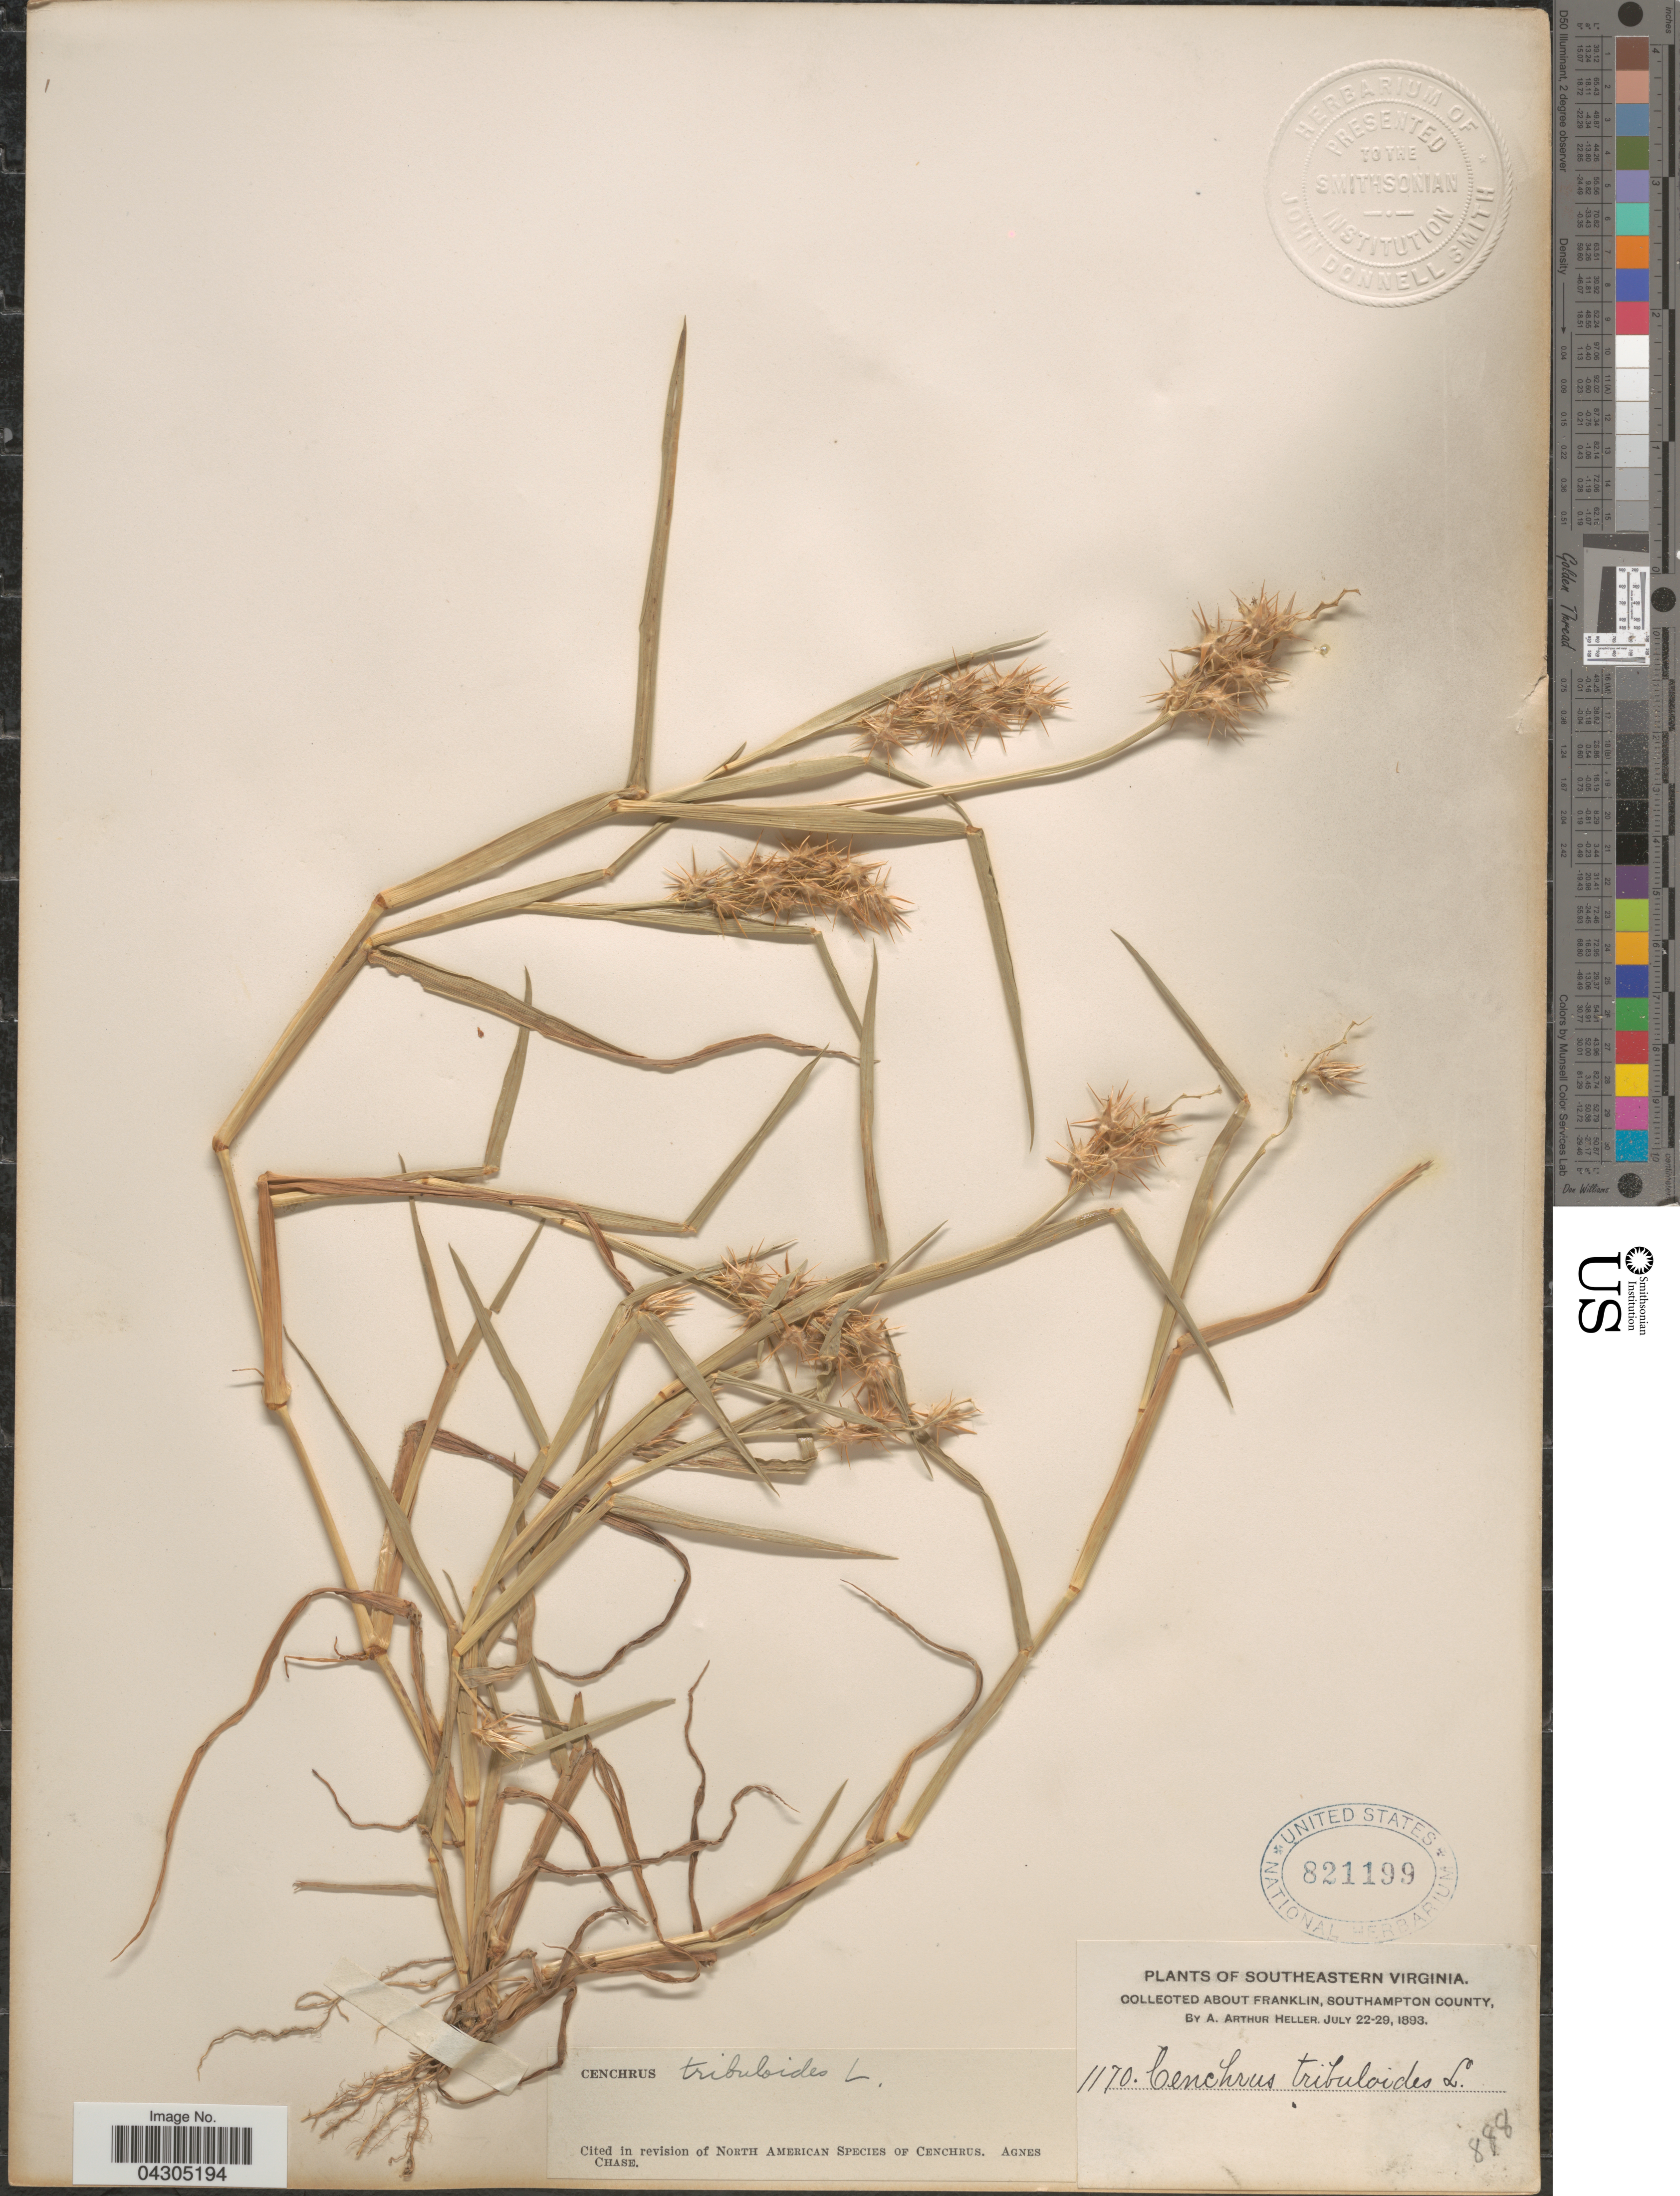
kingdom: Plantae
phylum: Tracheophyta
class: Liliopsida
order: Poales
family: Poaceae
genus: Cenchrus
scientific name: Cenchrus tribuloides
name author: L.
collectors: A. A. Heller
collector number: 1170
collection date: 1893-07-22/1893-07-29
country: United States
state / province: Virginia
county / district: Southampton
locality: Southeastern Virginia. About Franklin, Southampton County.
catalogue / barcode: US 821199